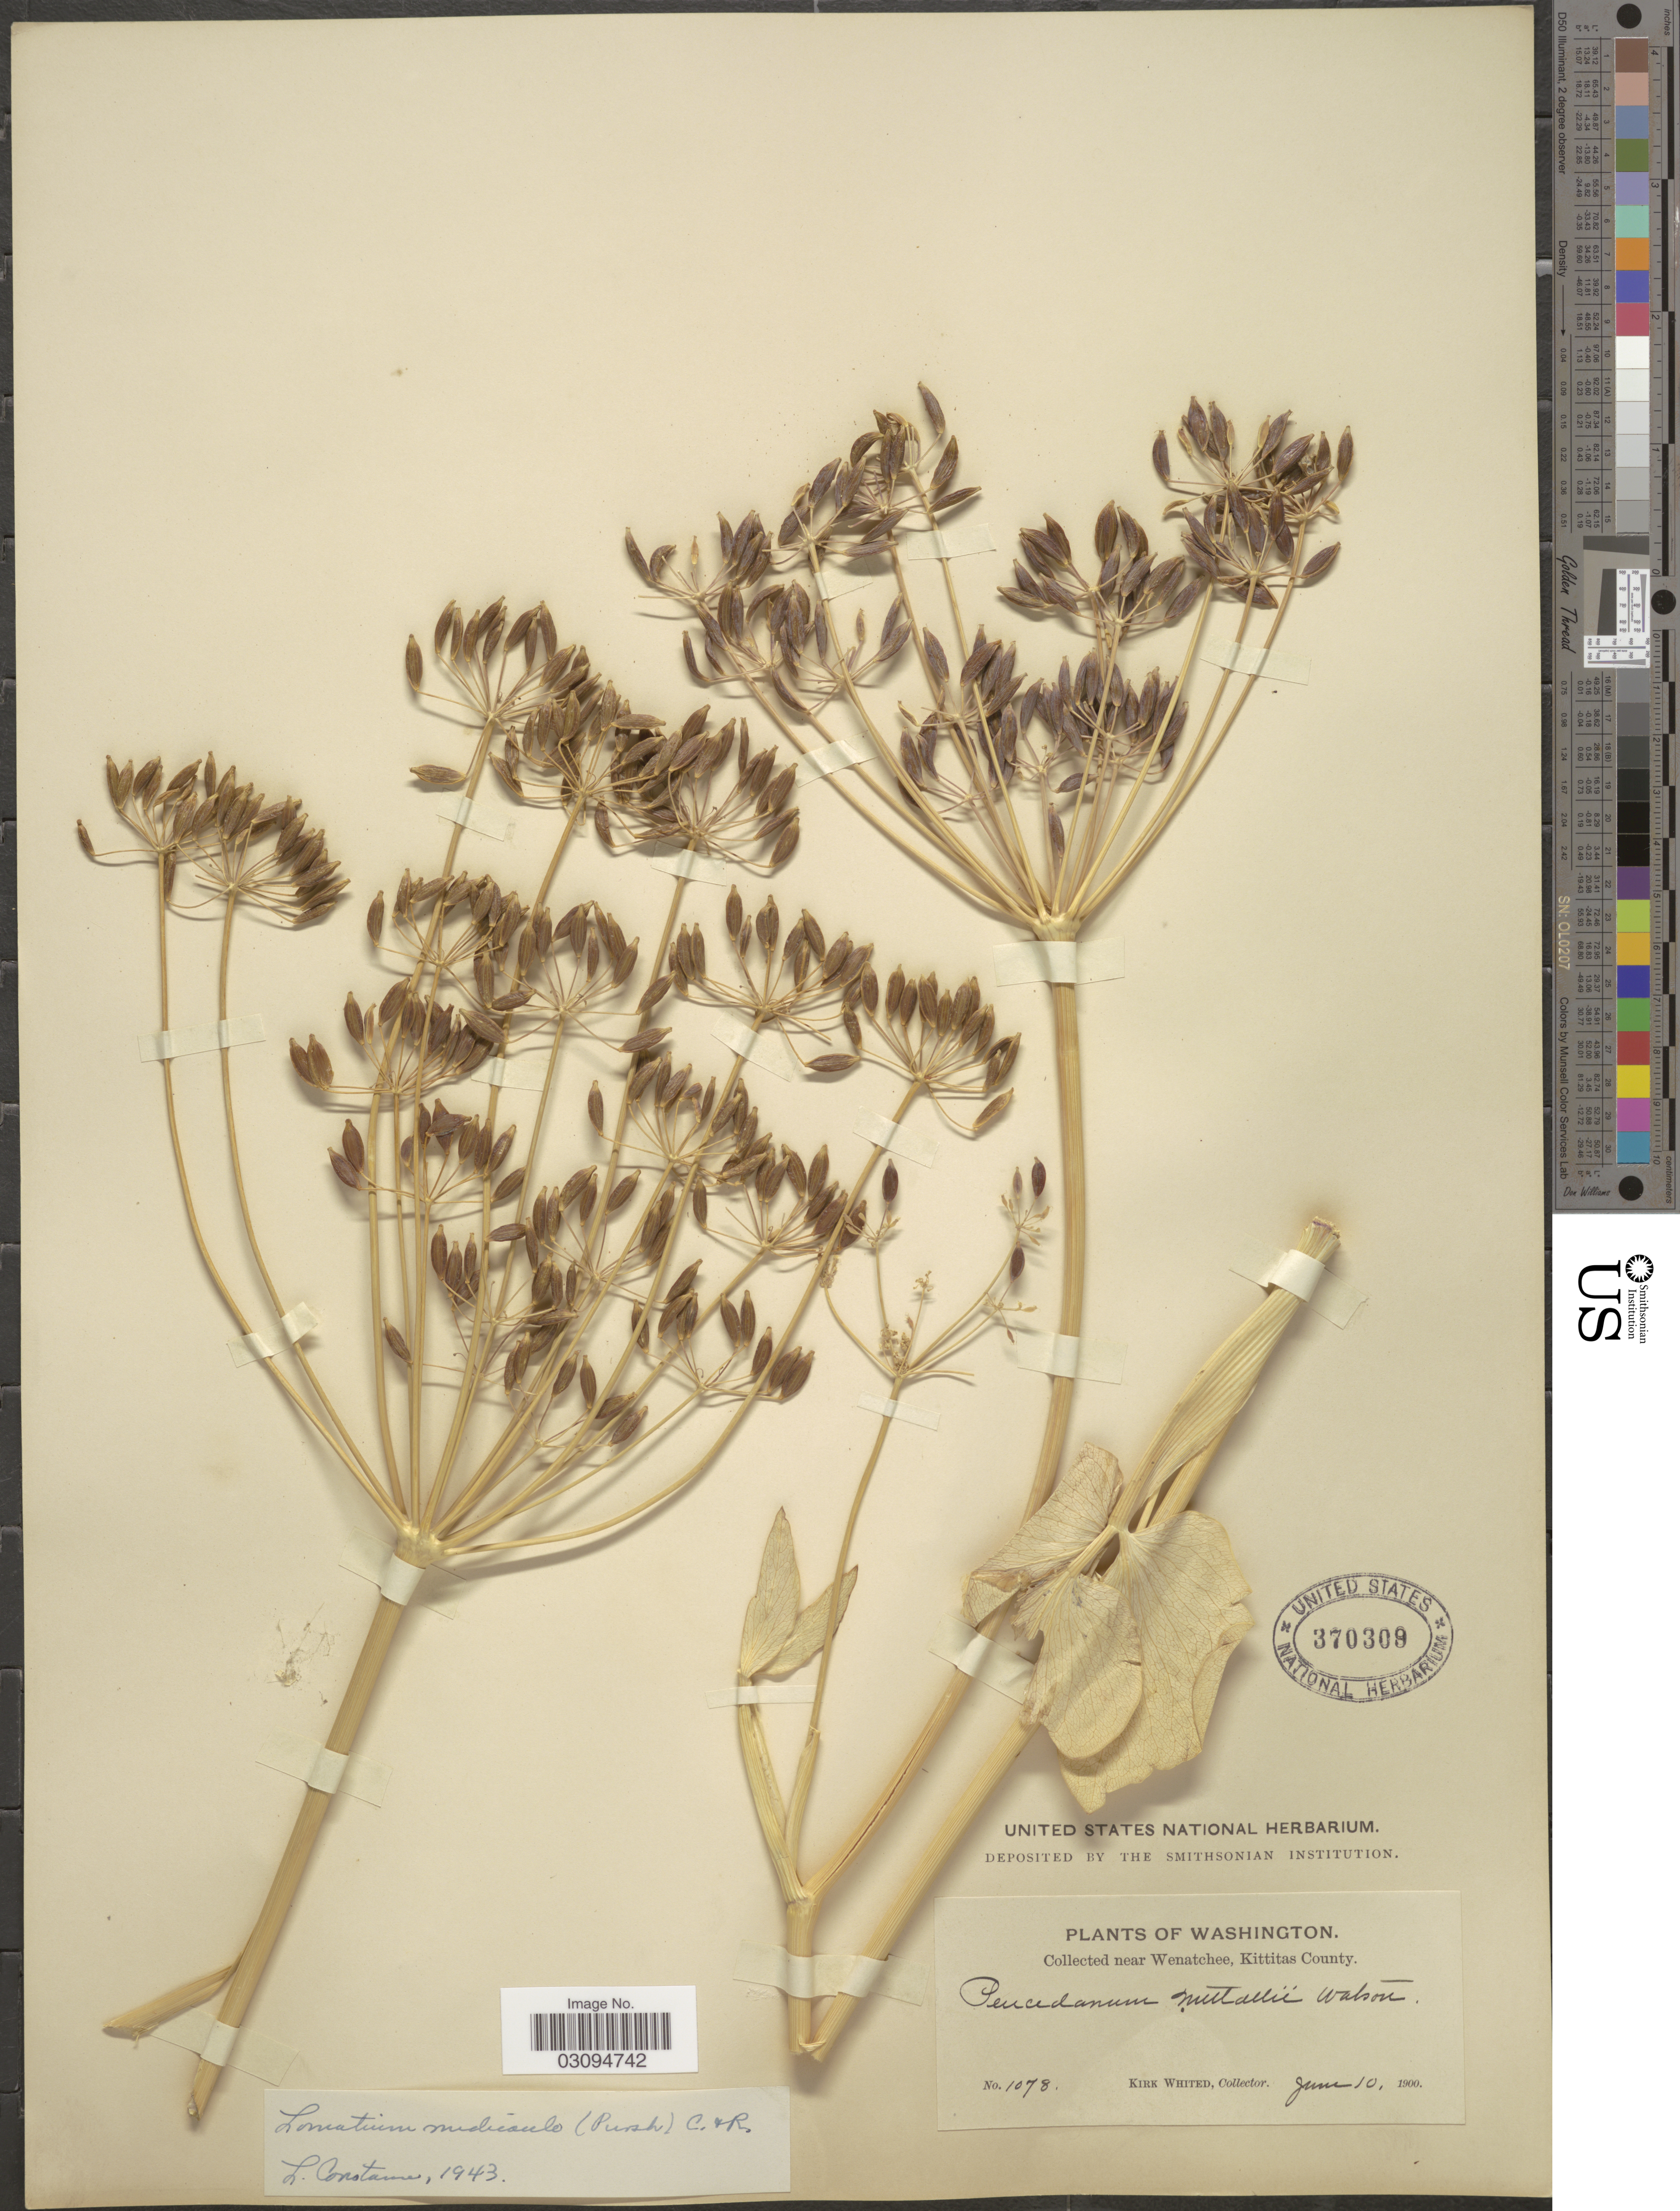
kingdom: Plantae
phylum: Tracheophyta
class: Magnoliopsida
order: Apiales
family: Apiaceae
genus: Lomatium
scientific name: Lomatium nudicaule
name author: (Pursh) J.M. Coult. & Rose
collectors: K. Whited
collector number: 1078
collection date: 1900-06-10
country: United States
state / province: Washington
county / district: Kittitas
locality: Near Wenatchee, Kittitas County.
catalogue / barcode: US 370309